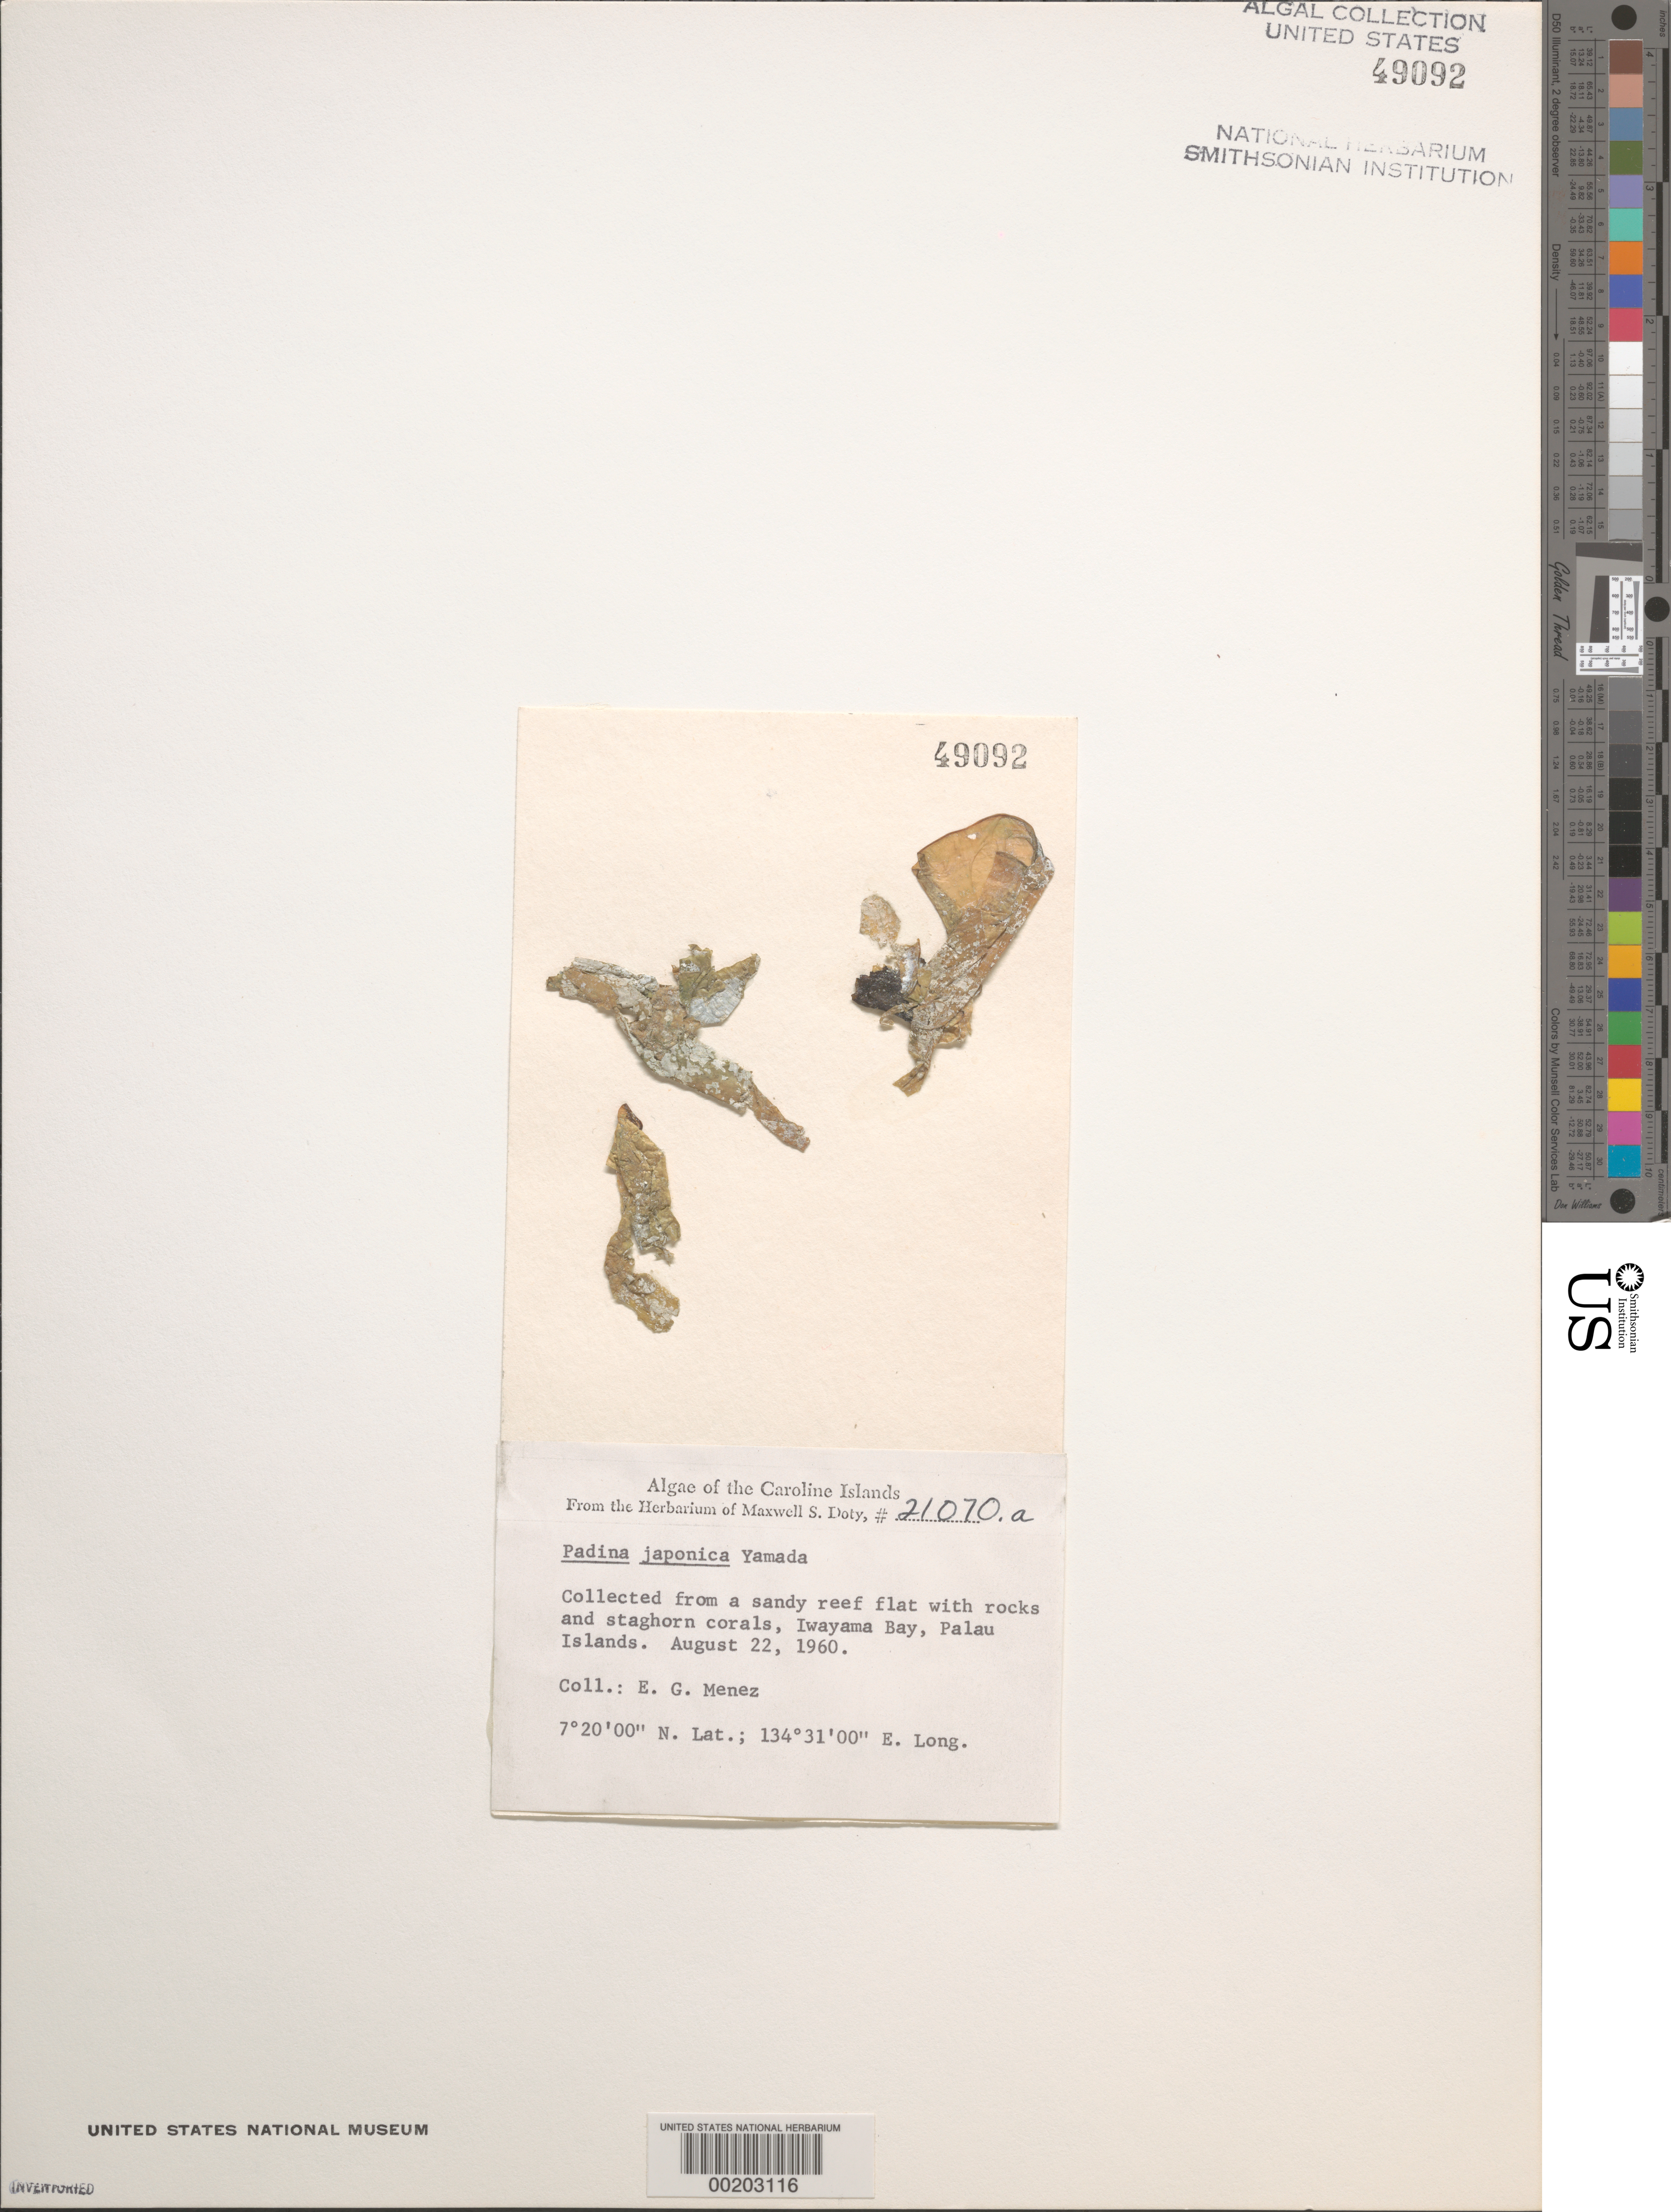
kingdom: Chromista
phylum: Ochrophyta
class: Phaeophyceae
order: Dictyotales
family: Dictyotaceae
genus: Padina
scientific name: Padina japonica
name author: Yamada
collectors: Meñez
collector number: MSD 21070.a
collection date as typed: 22 Aug 1960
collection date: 1960-08-22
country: Palau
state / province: Koror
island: Oreor (Koror)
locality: Iwayama Bay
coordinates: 7 20' 00" N. Lat., 134 31' 00" E. Long.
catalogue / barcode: US 49092